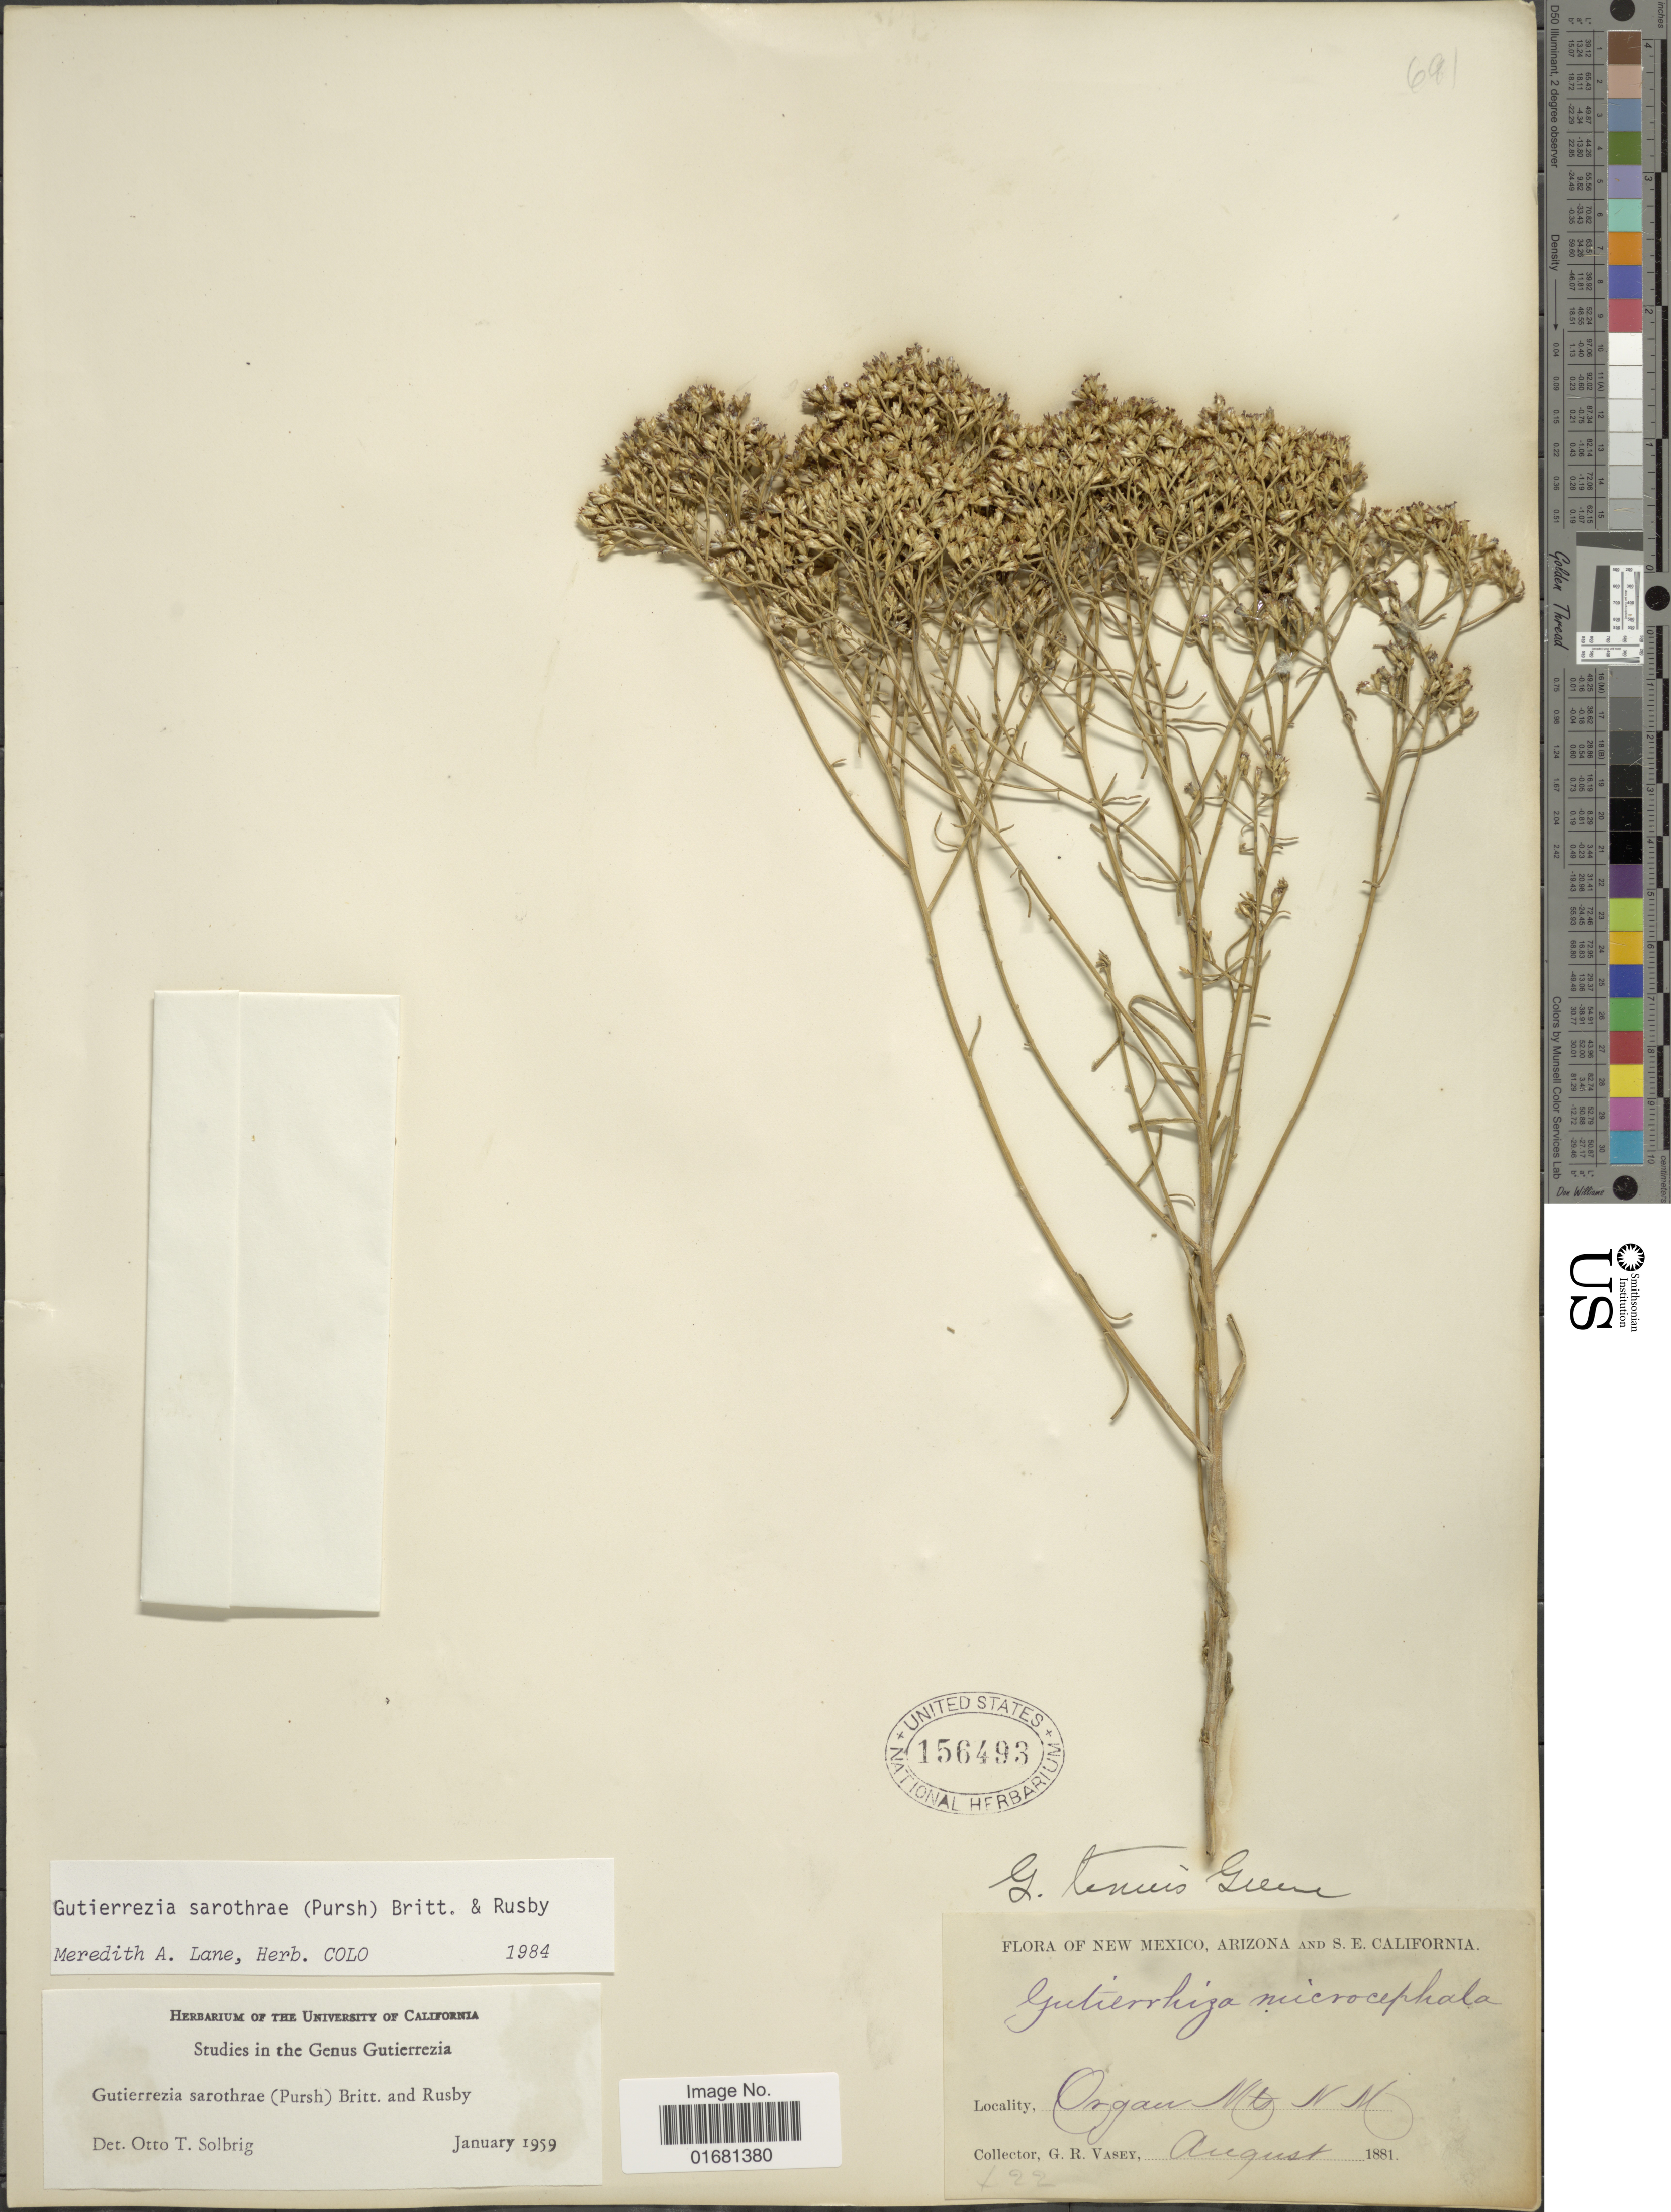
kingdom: Plantae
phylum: Tracheophyta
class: Magnoliopsida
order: Asterales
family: Asteraceae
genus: Gutierrezia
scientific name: Gutierrezia sarothrae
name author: (Pursh) Britton & Rusby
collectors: G. R. Vasey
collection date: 1881-08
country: United States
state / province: New Mexico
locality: Organ Mts.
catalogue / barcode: US 156493